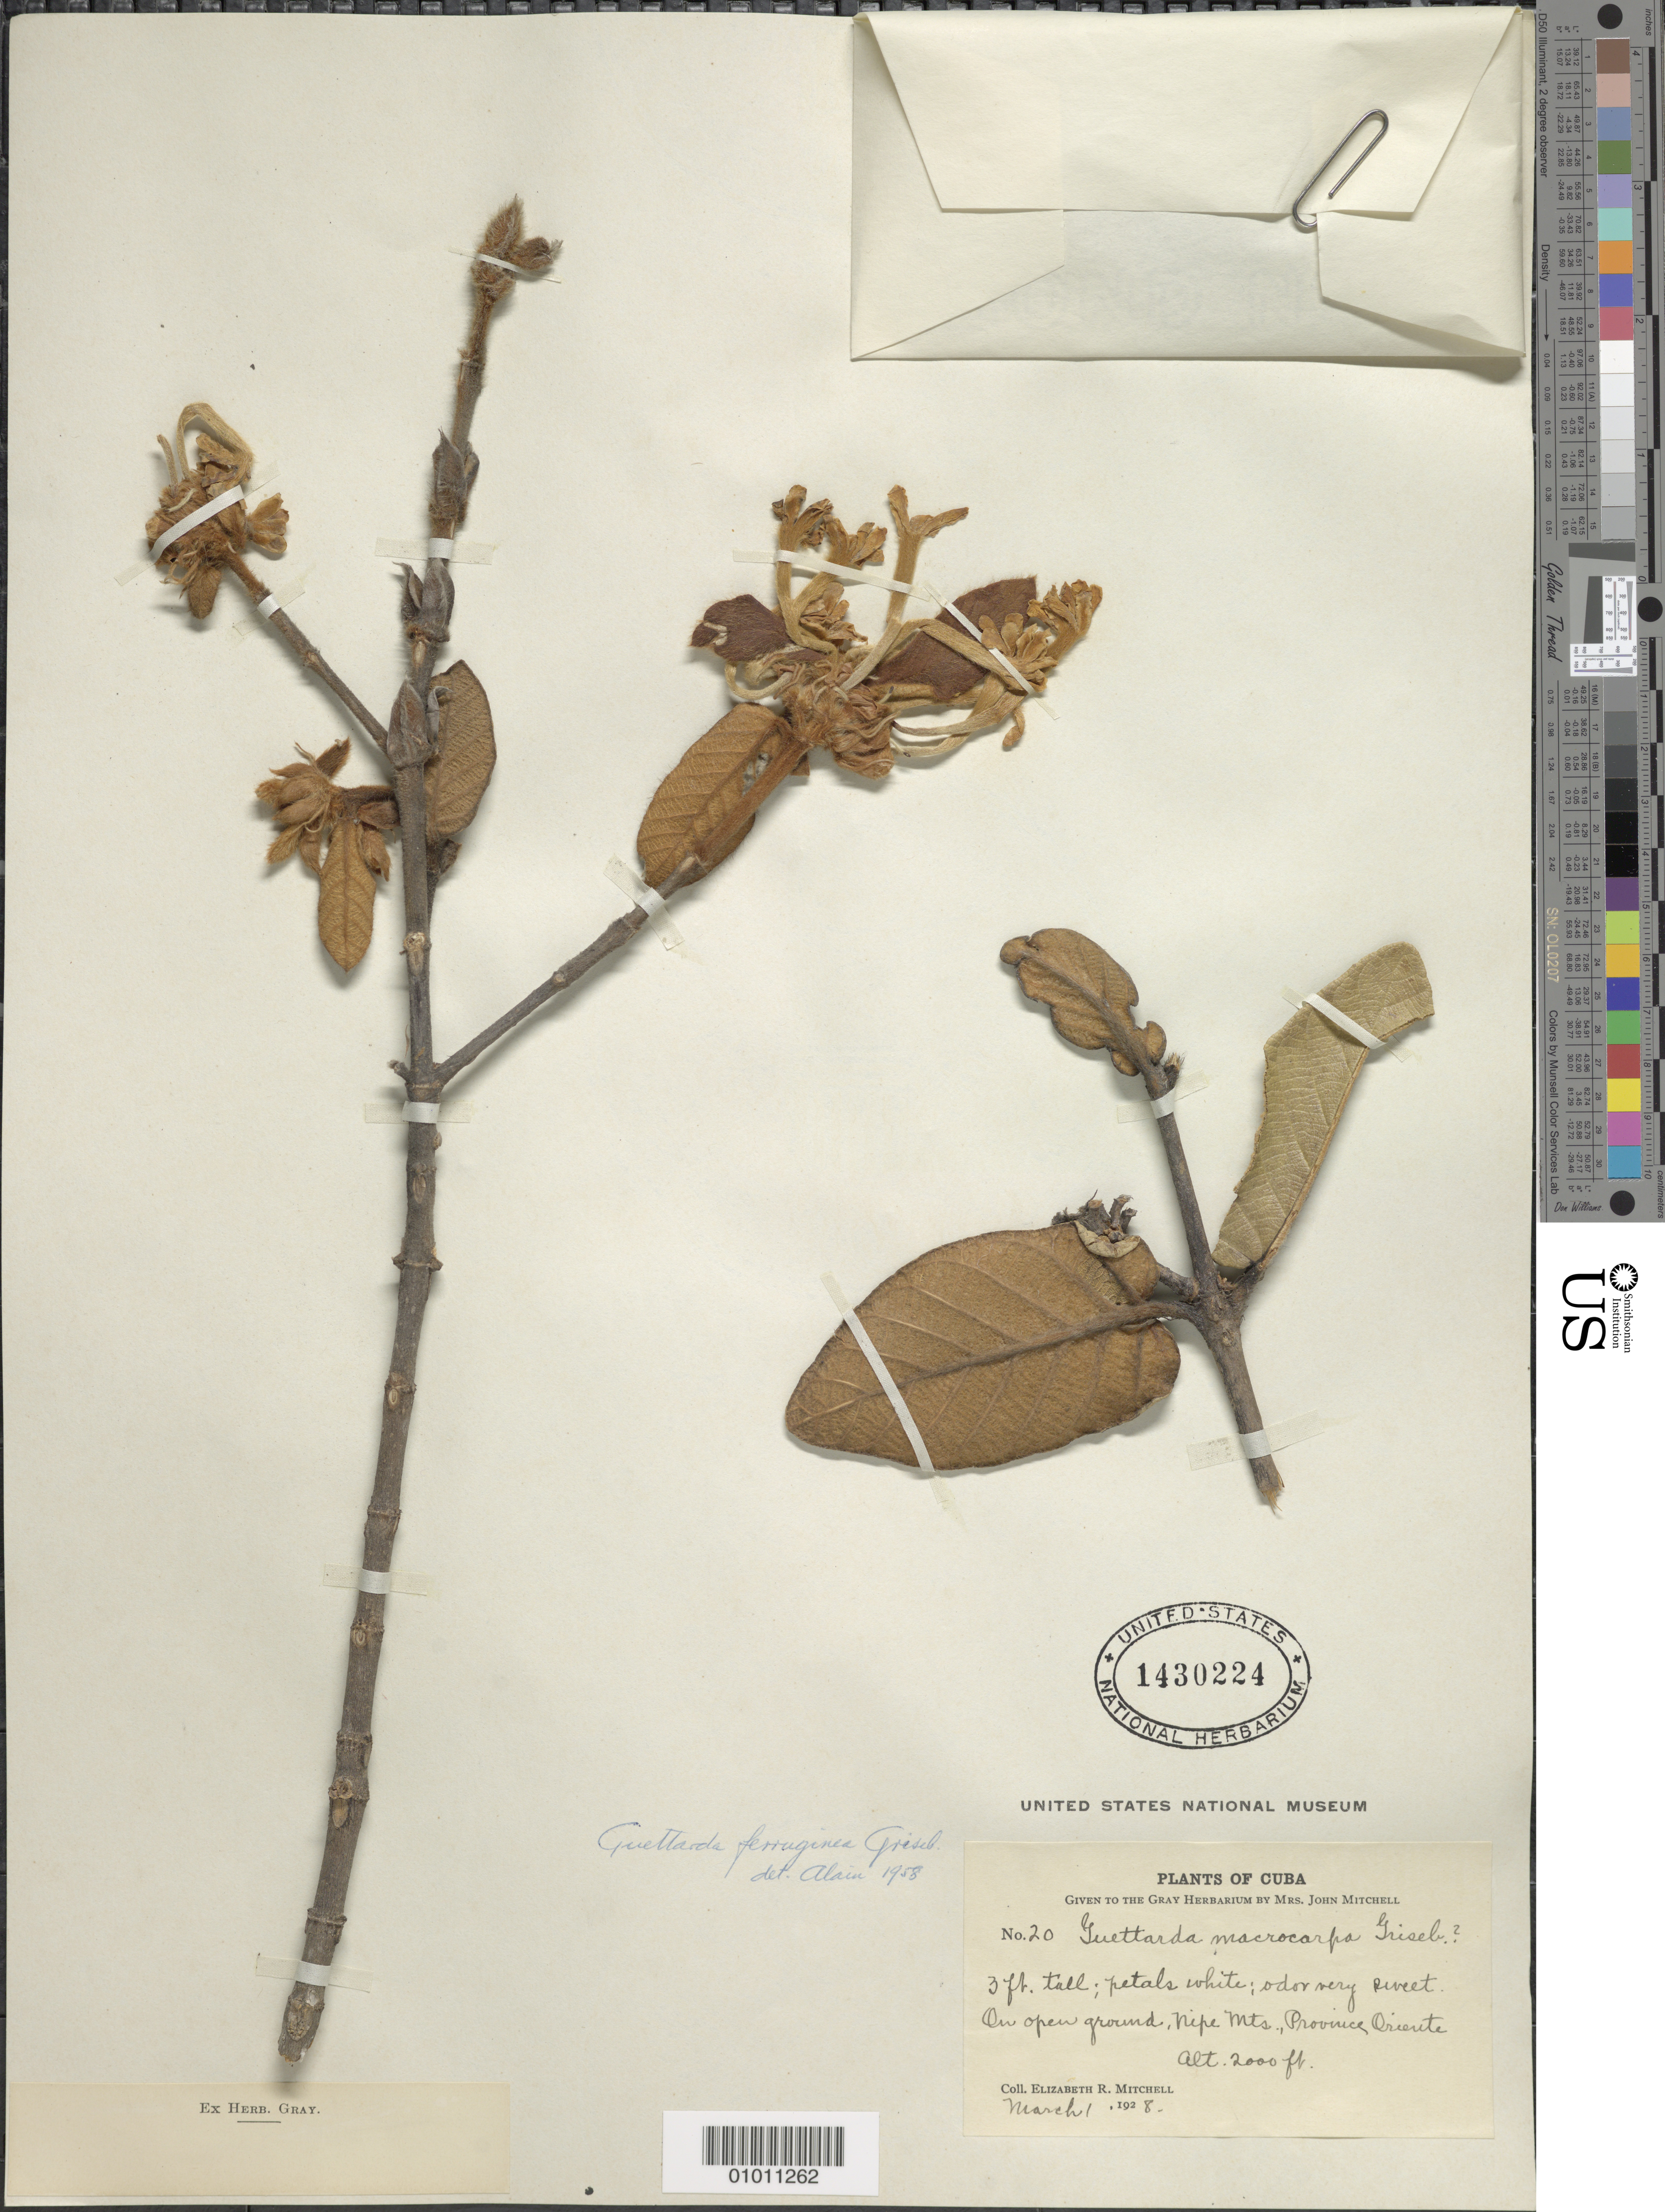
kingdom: Plantae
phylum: Tracheophyta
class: Magnoliopsida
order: Gentianales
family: Rubiaceae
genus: Guettarda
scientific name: Guettarda ferruginea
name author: Griseb.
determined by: Liogier, Alain H.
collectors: E. Mitchell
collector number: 20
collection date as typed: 01 Mar 1928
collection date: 1928-03-01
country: Cuba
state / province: Holguín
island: Cuba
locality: Nipe Mts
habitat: Open ground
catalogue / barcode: US 1430224